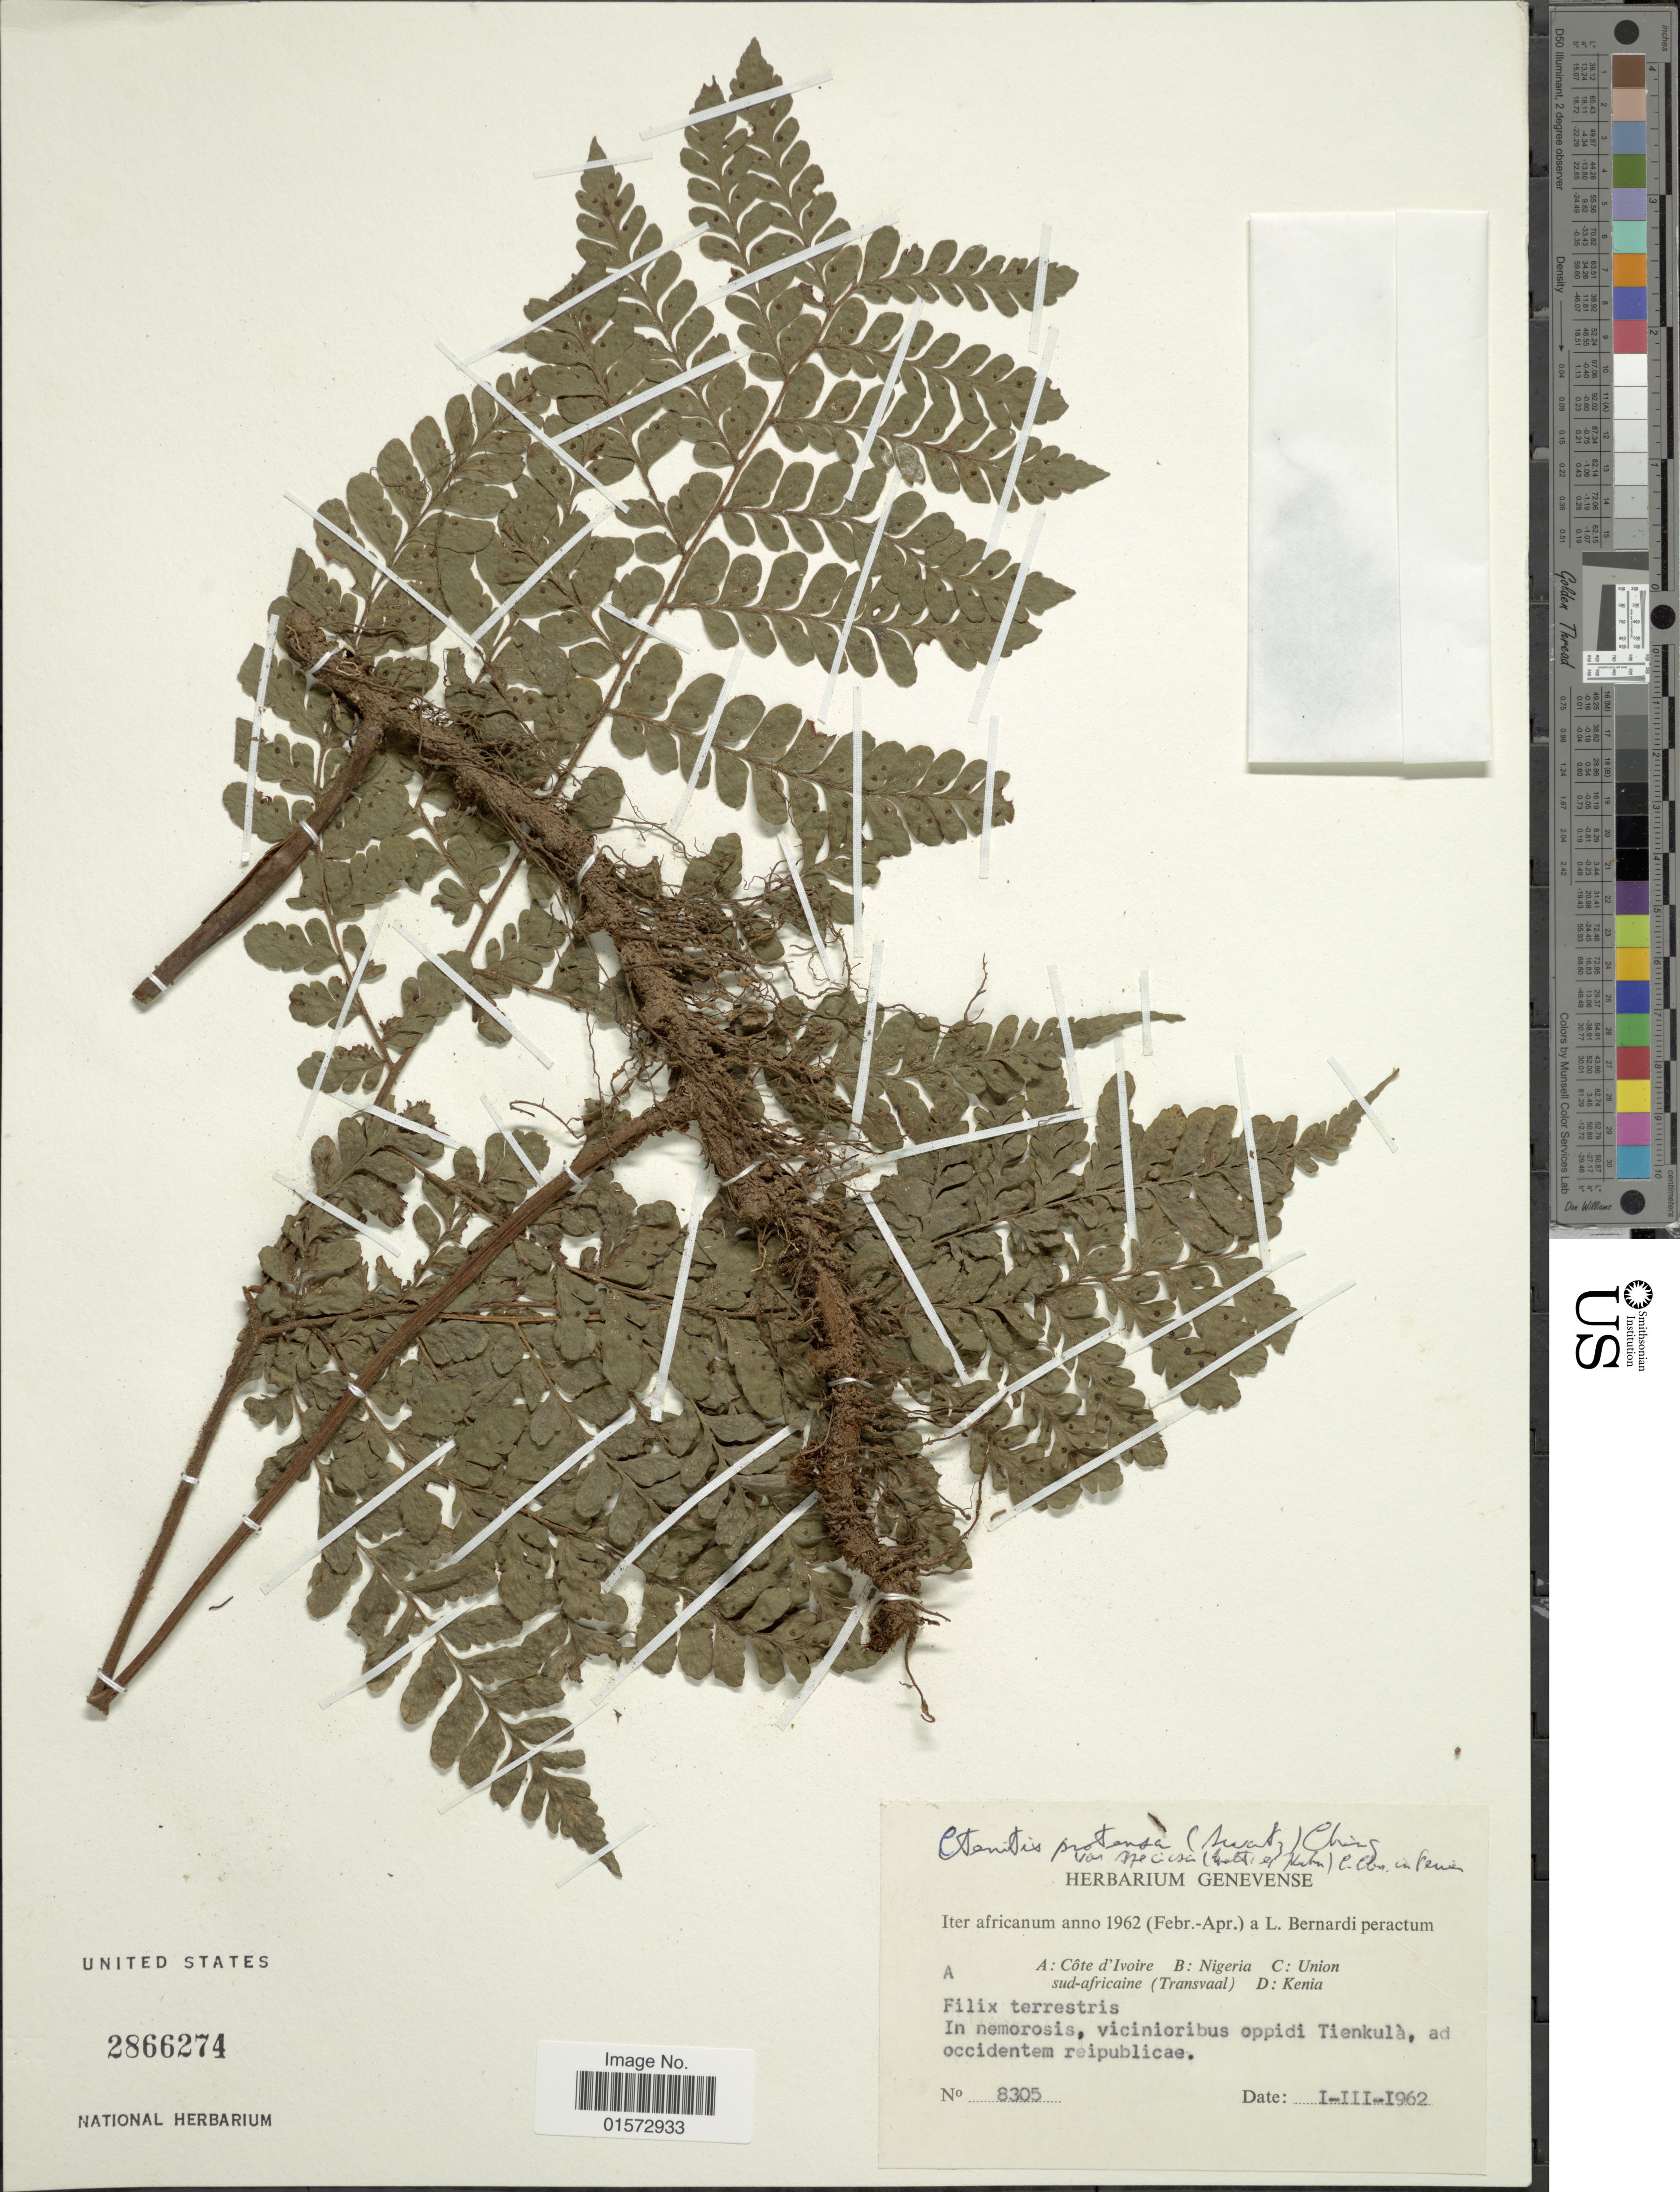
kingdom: Plantae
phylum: Tracheophyta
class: Polypodiopsida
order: Polypodiales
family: Tectariaceae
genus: Triplophyllum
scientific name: Triplophyllum speciosum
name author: (Mett. ex Kuhn)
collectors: L. Bernardi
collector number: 8305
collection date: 1962-03-01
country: Ivory Coast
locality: Côte d' Ivoire, In nemorosis, vicinioribus oppidi Tienkulá, ad occidentem reipublicae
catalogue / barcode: US 2866274